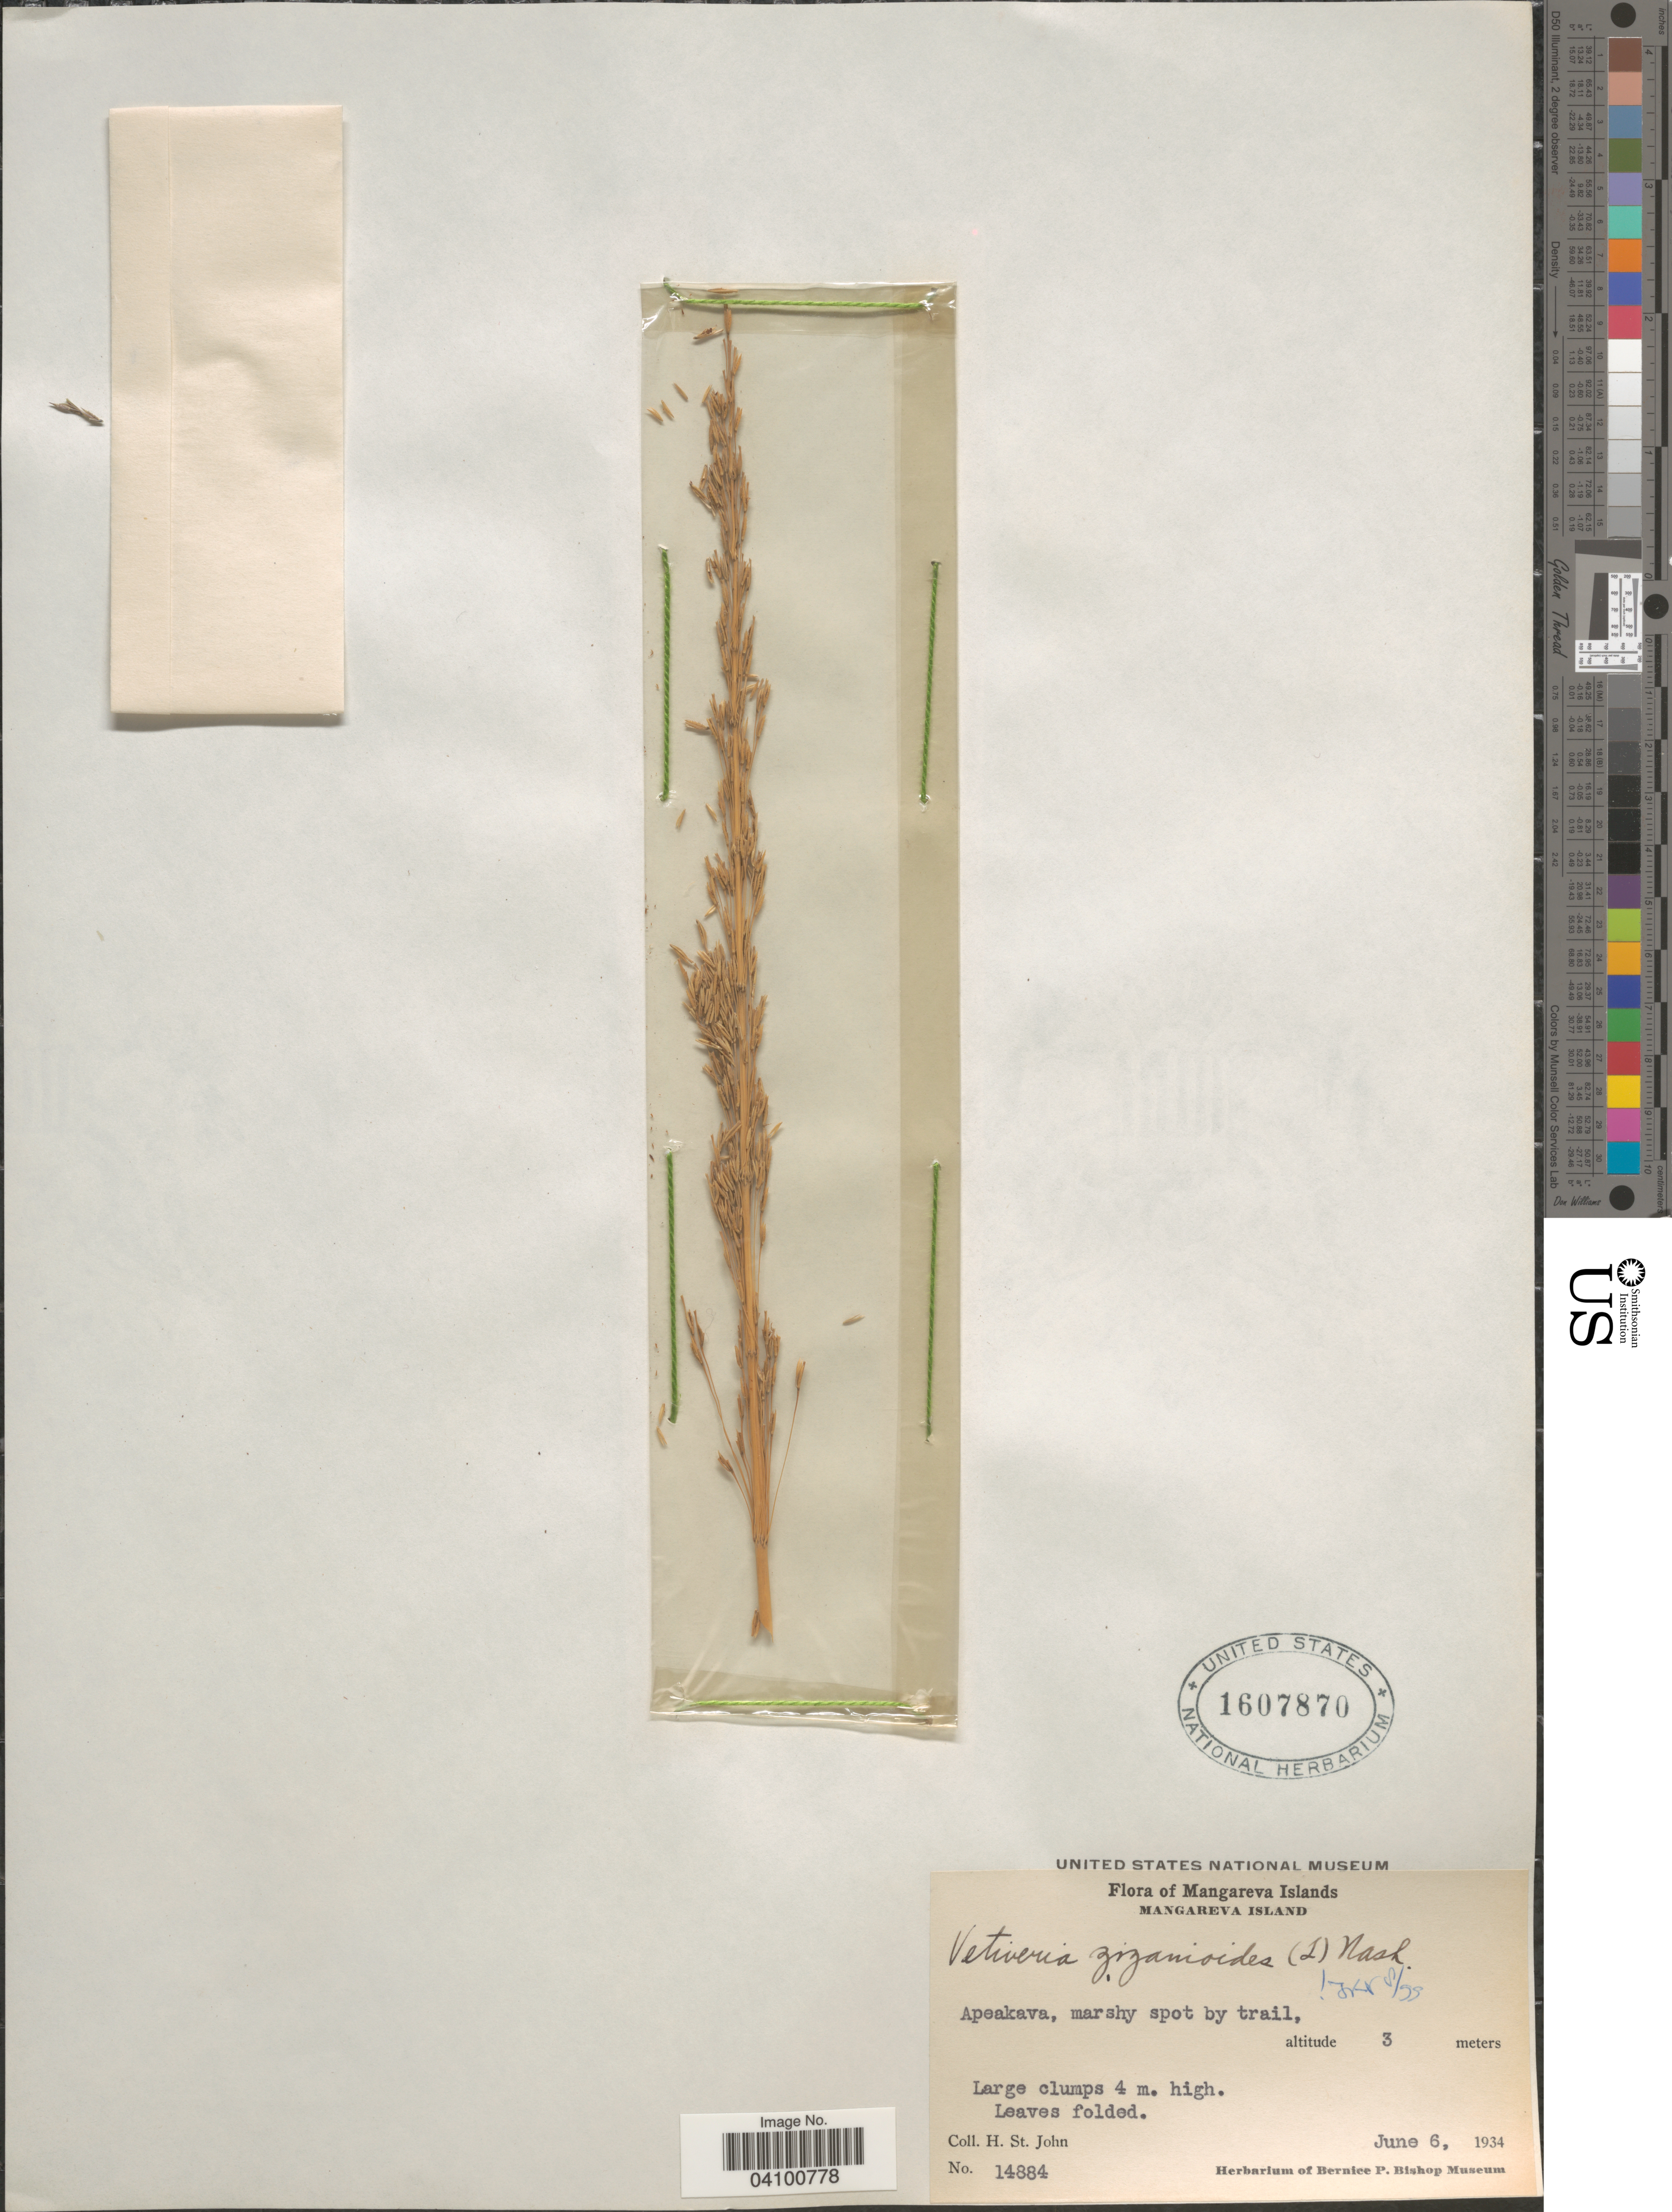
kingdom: Plantae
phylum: Tracheophyta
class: Liliopsida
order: Poales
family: Poaceae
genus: Chrysopogon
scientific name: Chrysopogon zizanioides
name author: (L.) Roberty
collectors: H. St. John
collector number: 14884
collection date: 1934-06-06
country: French Polynesia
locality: Mangareva Islands. Apeakava, marshy spot by trail.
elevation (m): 3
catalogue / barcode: US 1607870